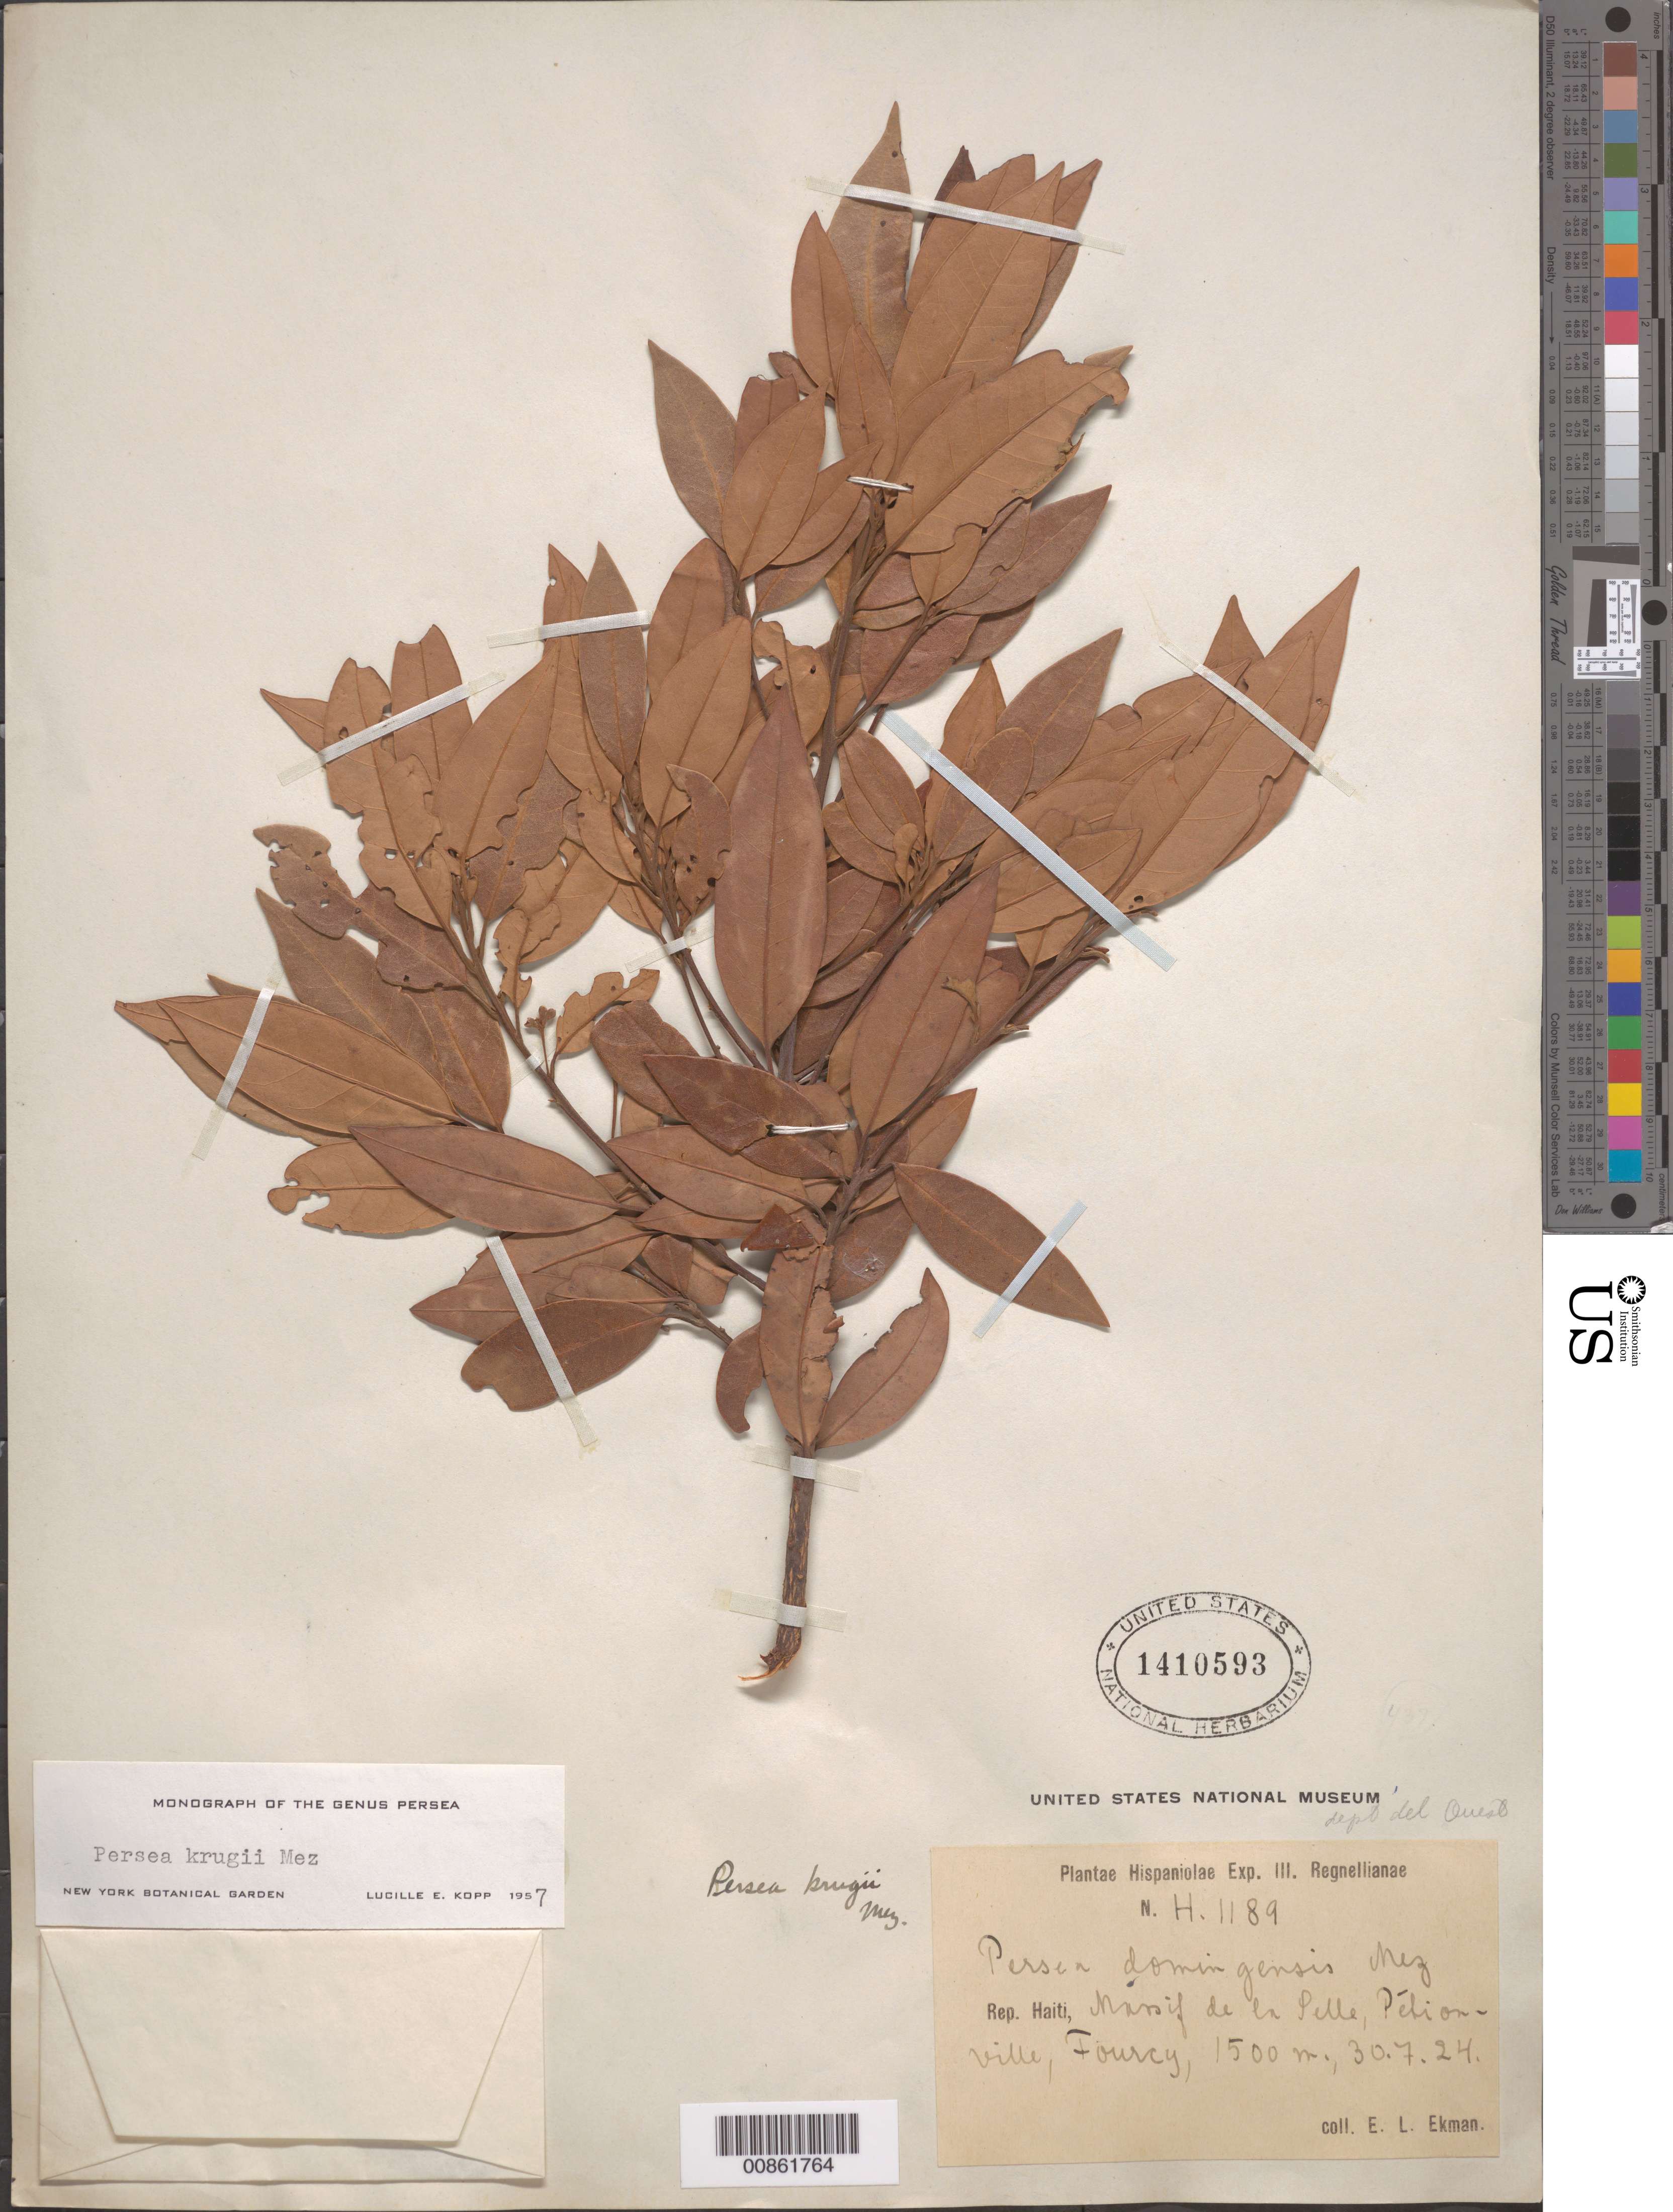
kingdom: Plantae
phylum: Tracheophyta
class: Magnoliopsida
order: Laurales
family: Lauraceae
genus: Persea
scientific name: Persea krugii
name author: Mez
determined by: Kopp, L. E., (NY), New York Botanical Garden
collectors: E. L. Ekman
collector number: H 1189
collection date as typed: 30 Jul 1924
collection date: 1924-07-30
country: Haiti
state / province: Ouest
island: Hispaniola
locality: Massif de la Selle, Pétionville, Fourcy.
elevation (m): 1500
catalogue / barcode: US 1410593